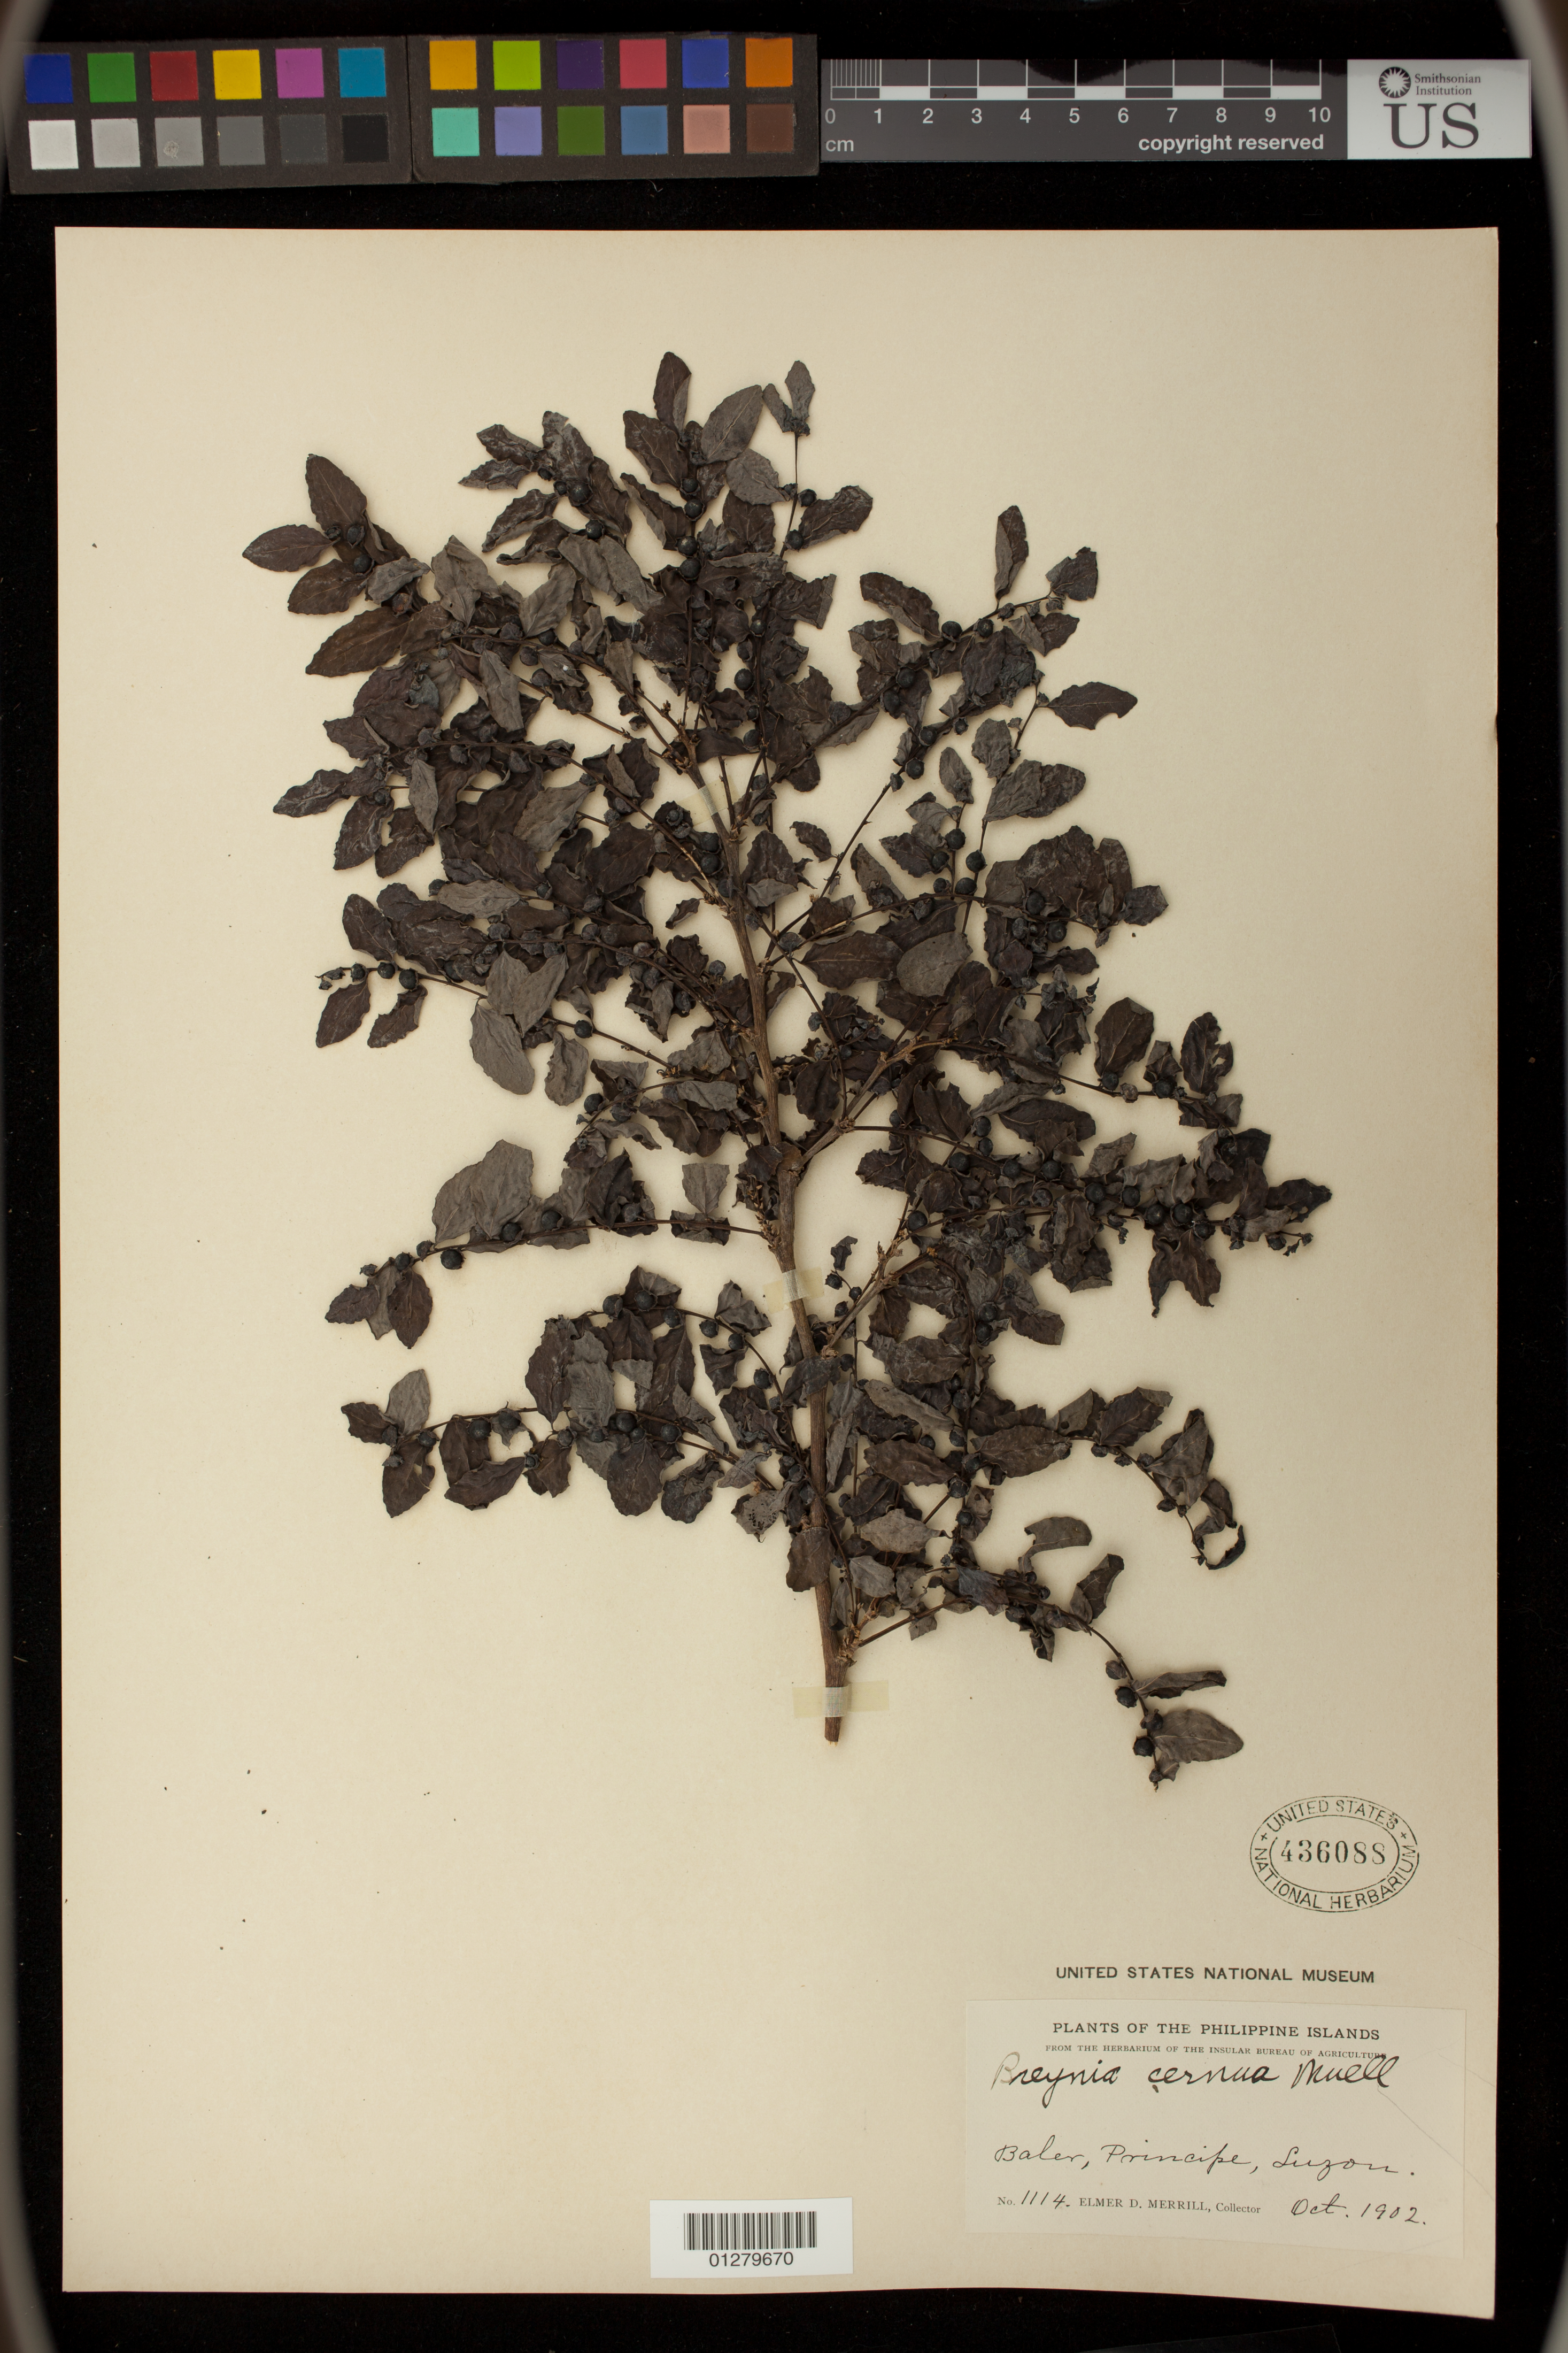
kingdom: Plantae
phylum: Tracheophyta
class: Magnoliopsida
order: Malpighiales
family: Phyllanthaceae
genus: Breynia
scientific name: Breynia cernua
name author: (Poir.) Müll. Arg.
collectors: E. D. Merrill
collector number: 1114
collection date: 1902-10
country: Philippines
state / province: Central Luzon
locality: Baler, Principe, Luzon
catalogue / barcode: US 436088